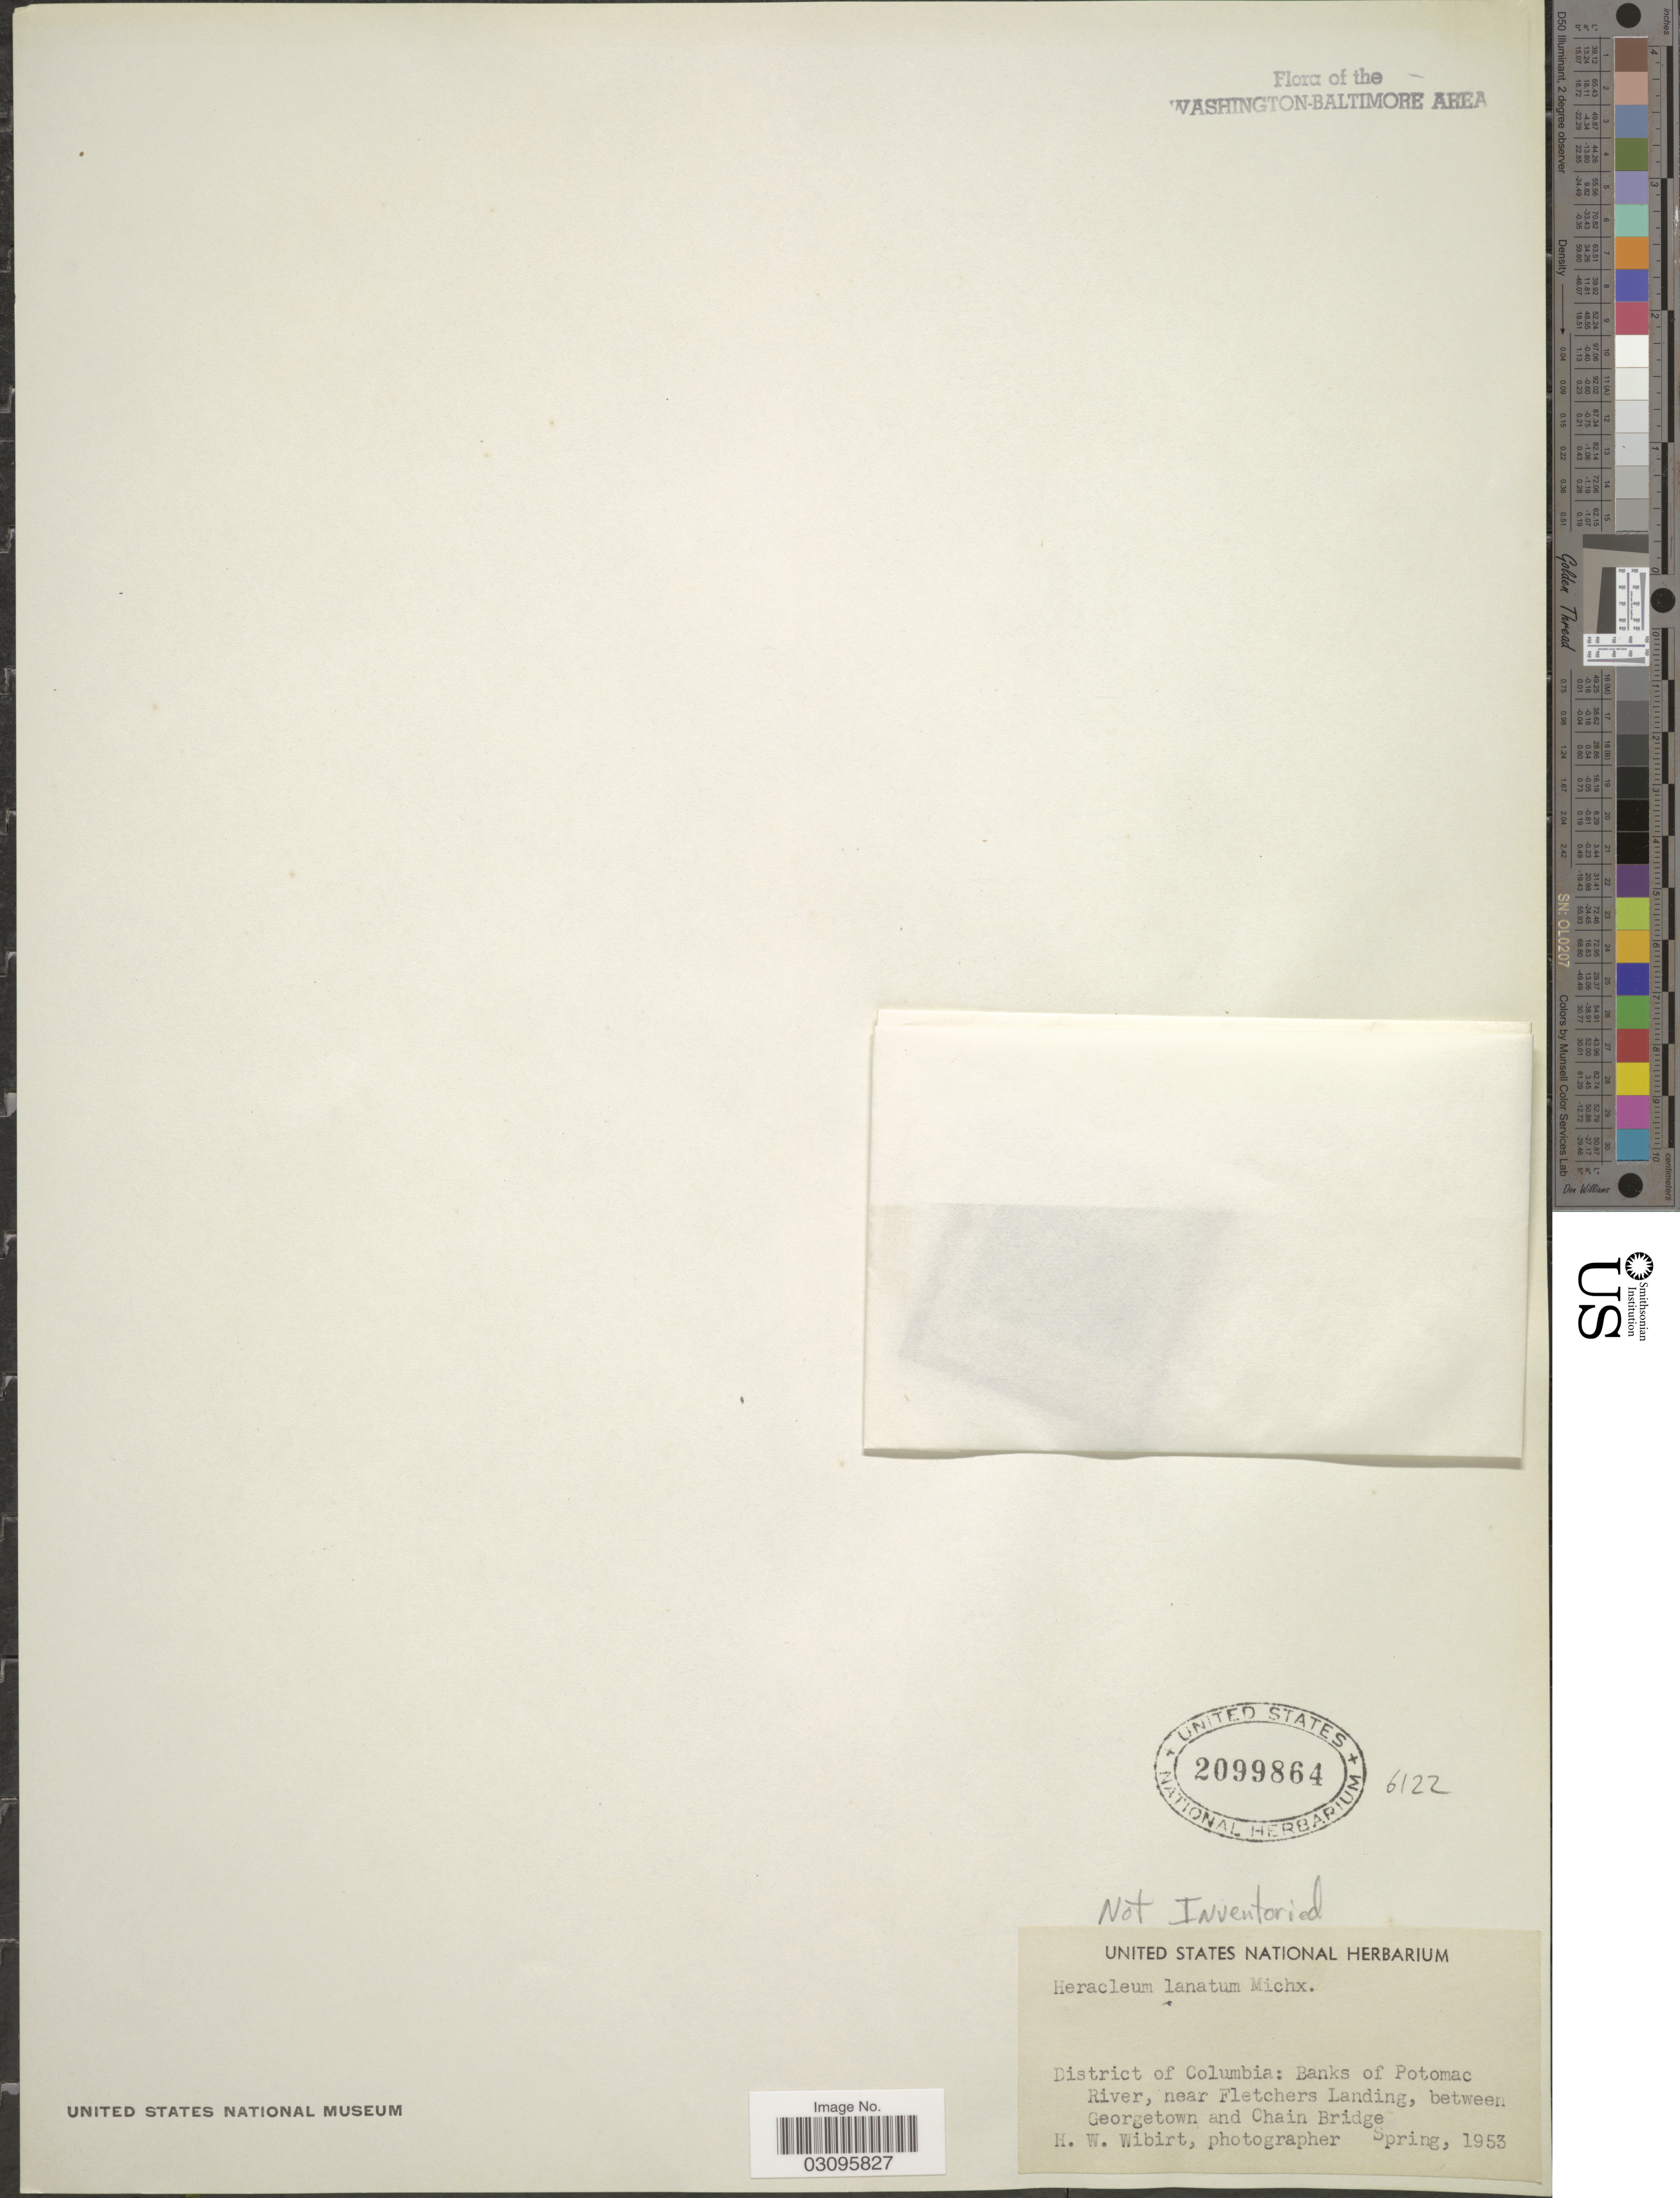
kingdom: Plantae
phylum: Tracheophyta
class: Magnoliopsida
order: Apiales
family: Apiaceae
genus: Heracleum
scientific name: Heracleum maximum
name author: W. Bartram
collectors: H. Wibert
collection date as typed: Spring 1953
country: United States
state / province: District of Columbia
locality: Banks of Potomac River, near Fletchers Landing, between Georgetown and Chain Bridge.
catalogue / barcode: US 2099864